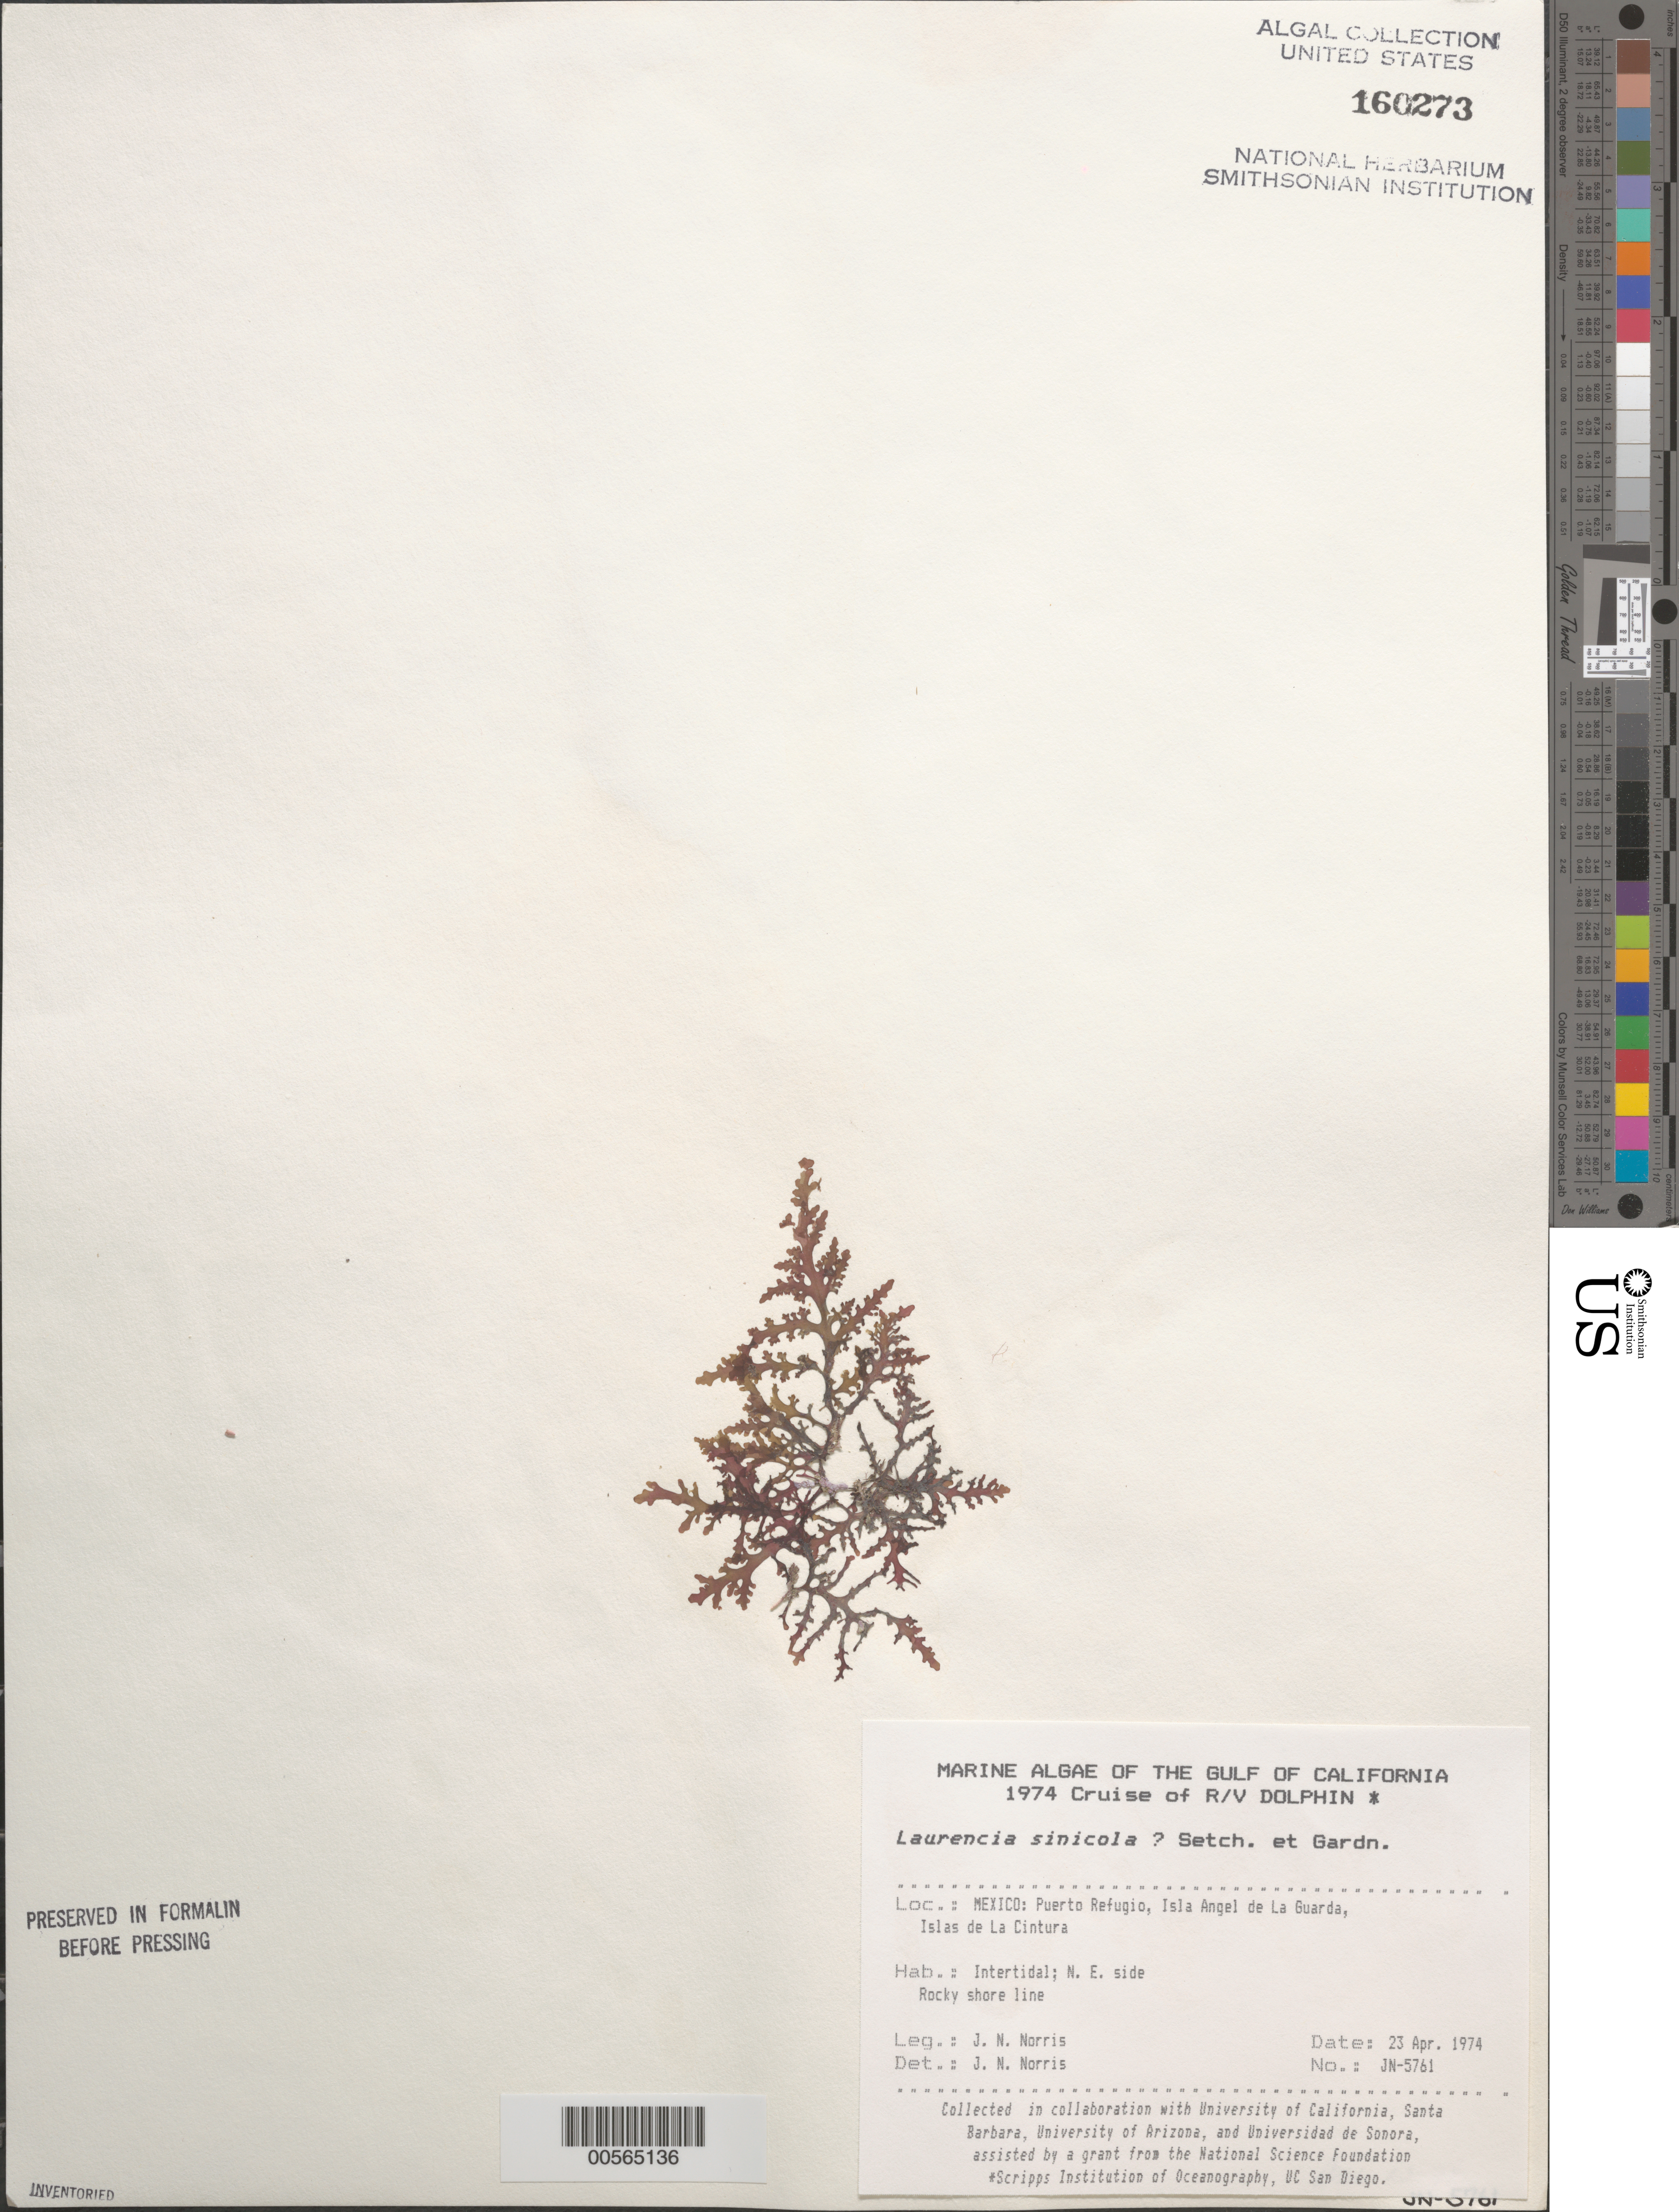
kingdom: Plantae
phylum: Rhodophyta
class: Florideophyceae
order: Ceramiales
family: Rhodomelaceae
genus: Osmundea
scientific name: Osmundea sinicola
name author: (Setchell & N.L. Gardner) K.W. Nam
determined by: Algae name updating Project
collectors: J. N. Norris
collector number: JN-5761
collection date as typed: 23 Apr 1974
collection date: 1974-04-23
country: Mexico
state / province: Baja California Norte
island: Isla Angel de la Guarda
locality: Puerto Refugio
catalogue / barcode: US 160273